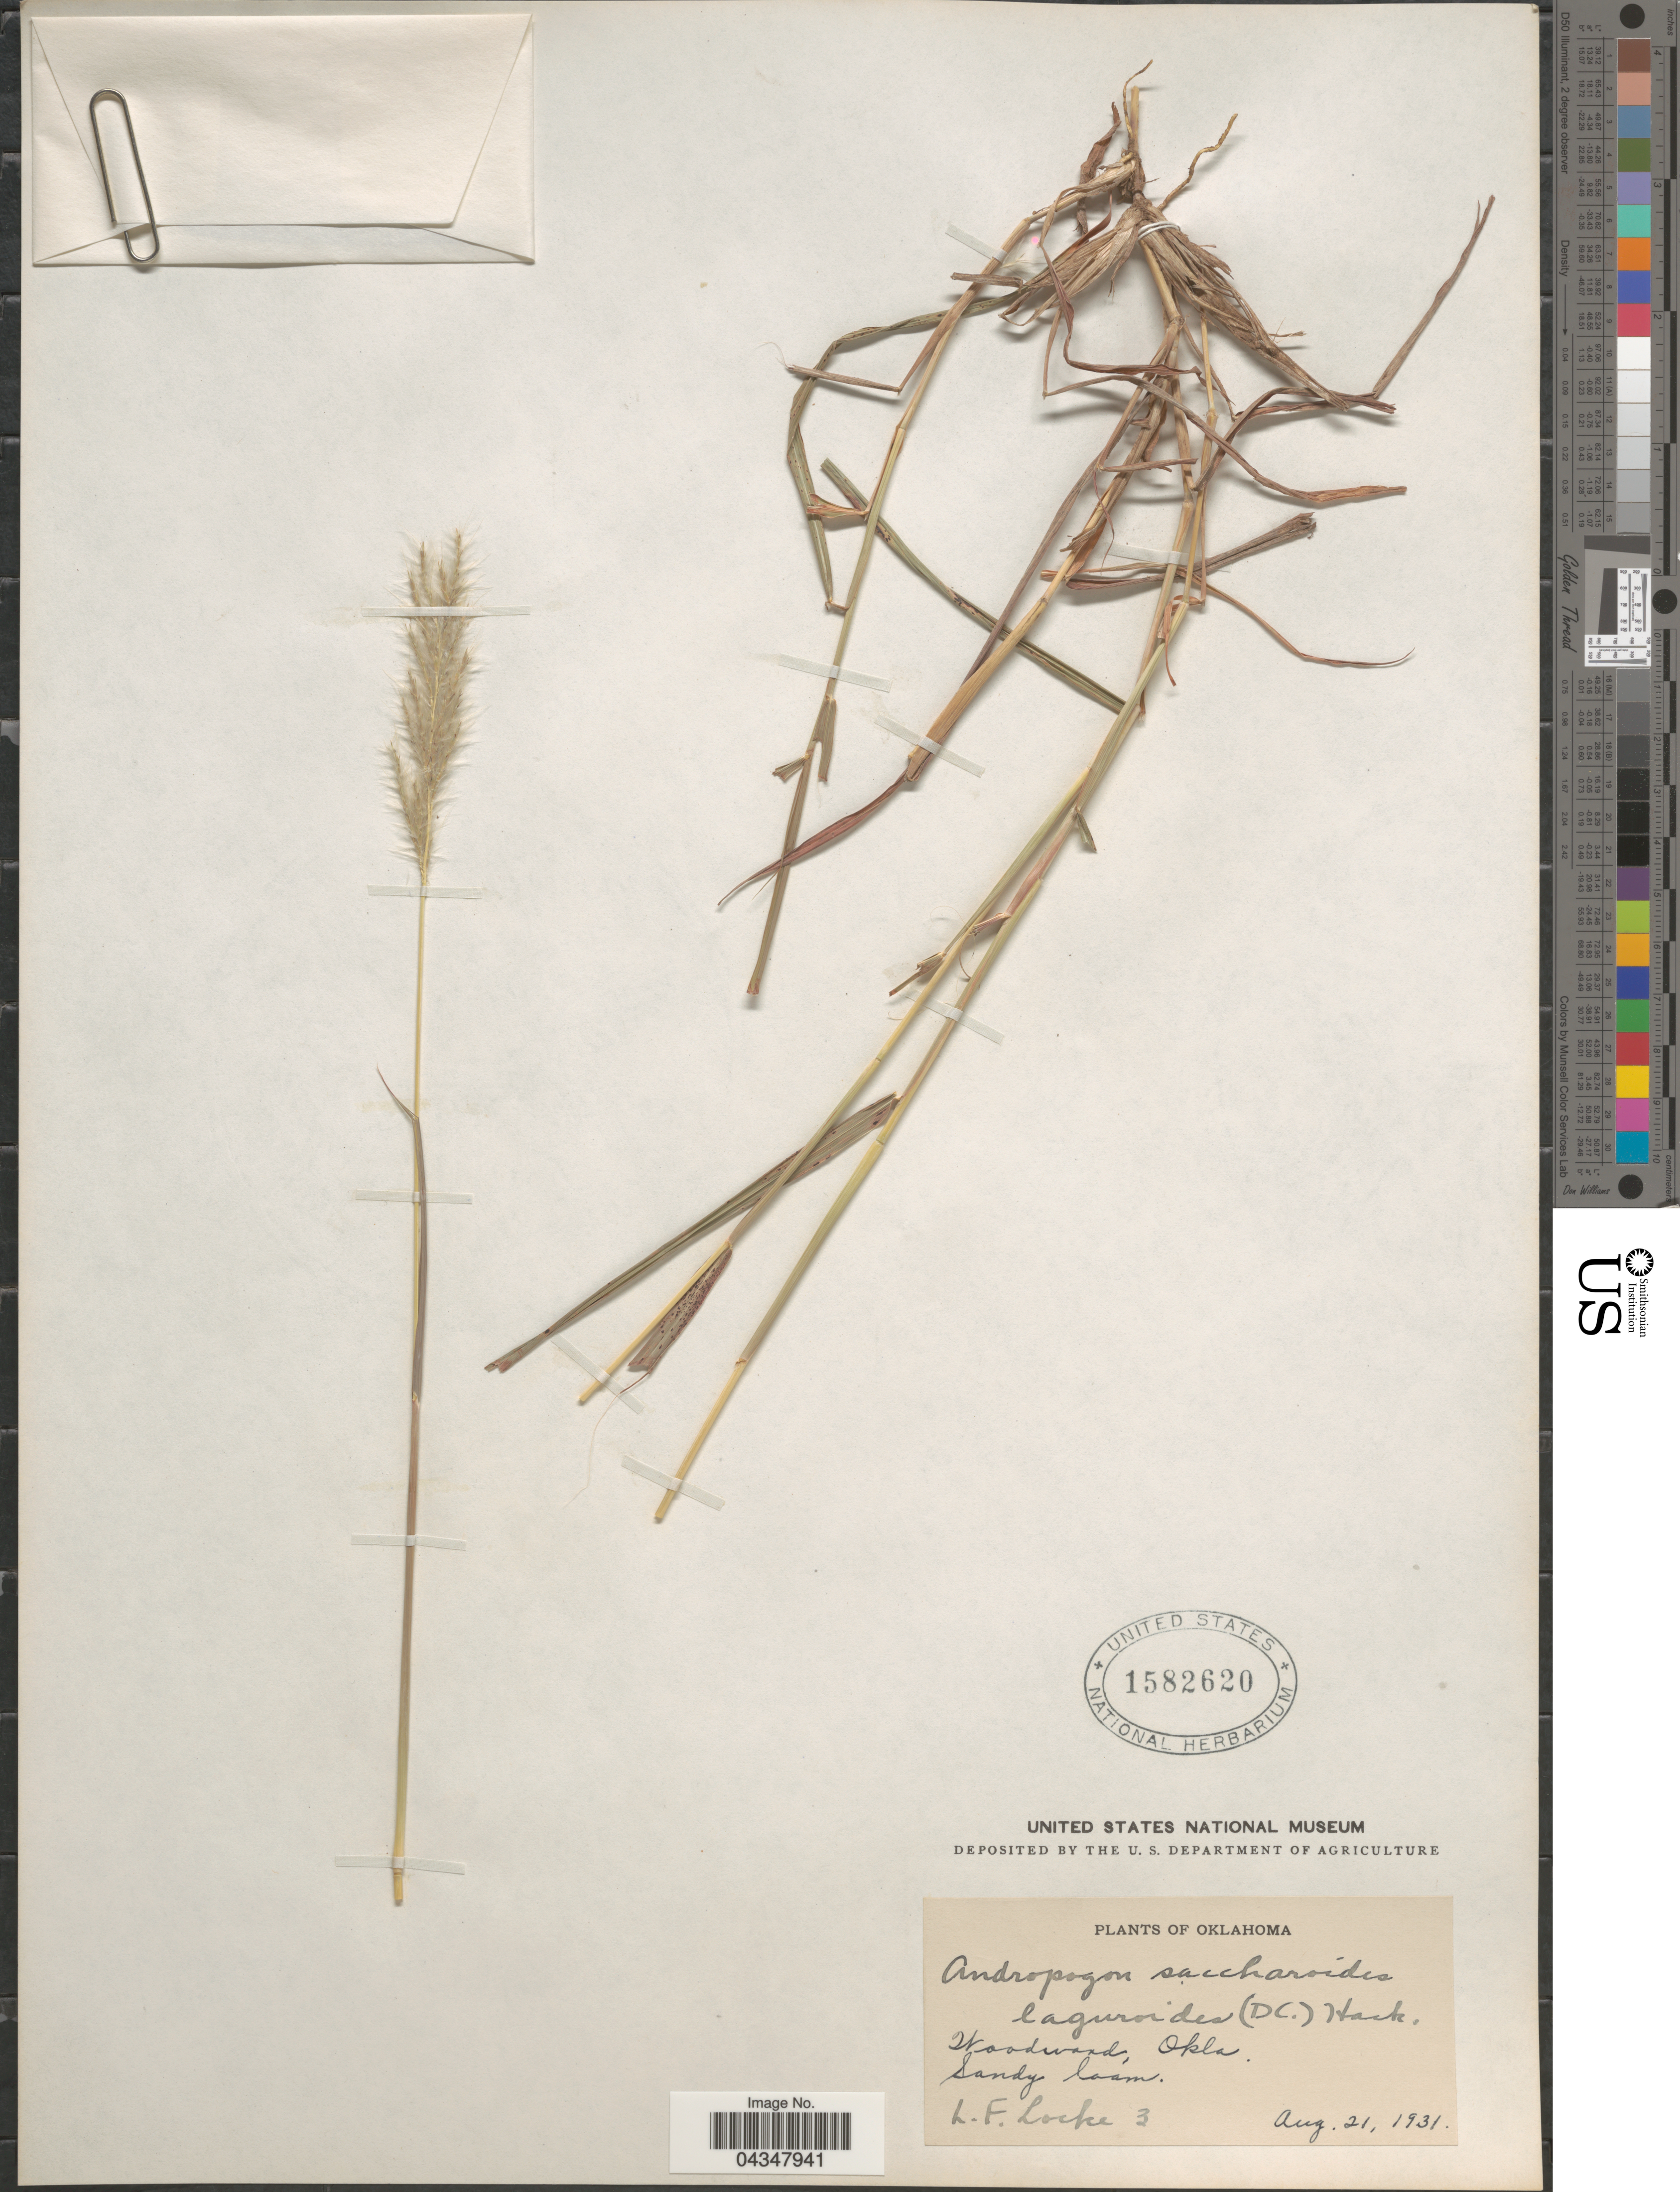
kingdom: Plantae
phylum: Tracheophyta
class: Liliopsida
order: Poales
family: Poaceae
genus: Bothriochloa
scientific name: Bothriochloa saccharoides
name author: (Sw.) Rydb.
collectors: L. Locke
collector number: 3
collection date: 1931-08-21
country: United States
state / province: Oklahoma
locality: Woodward.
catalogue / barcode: US 1582620